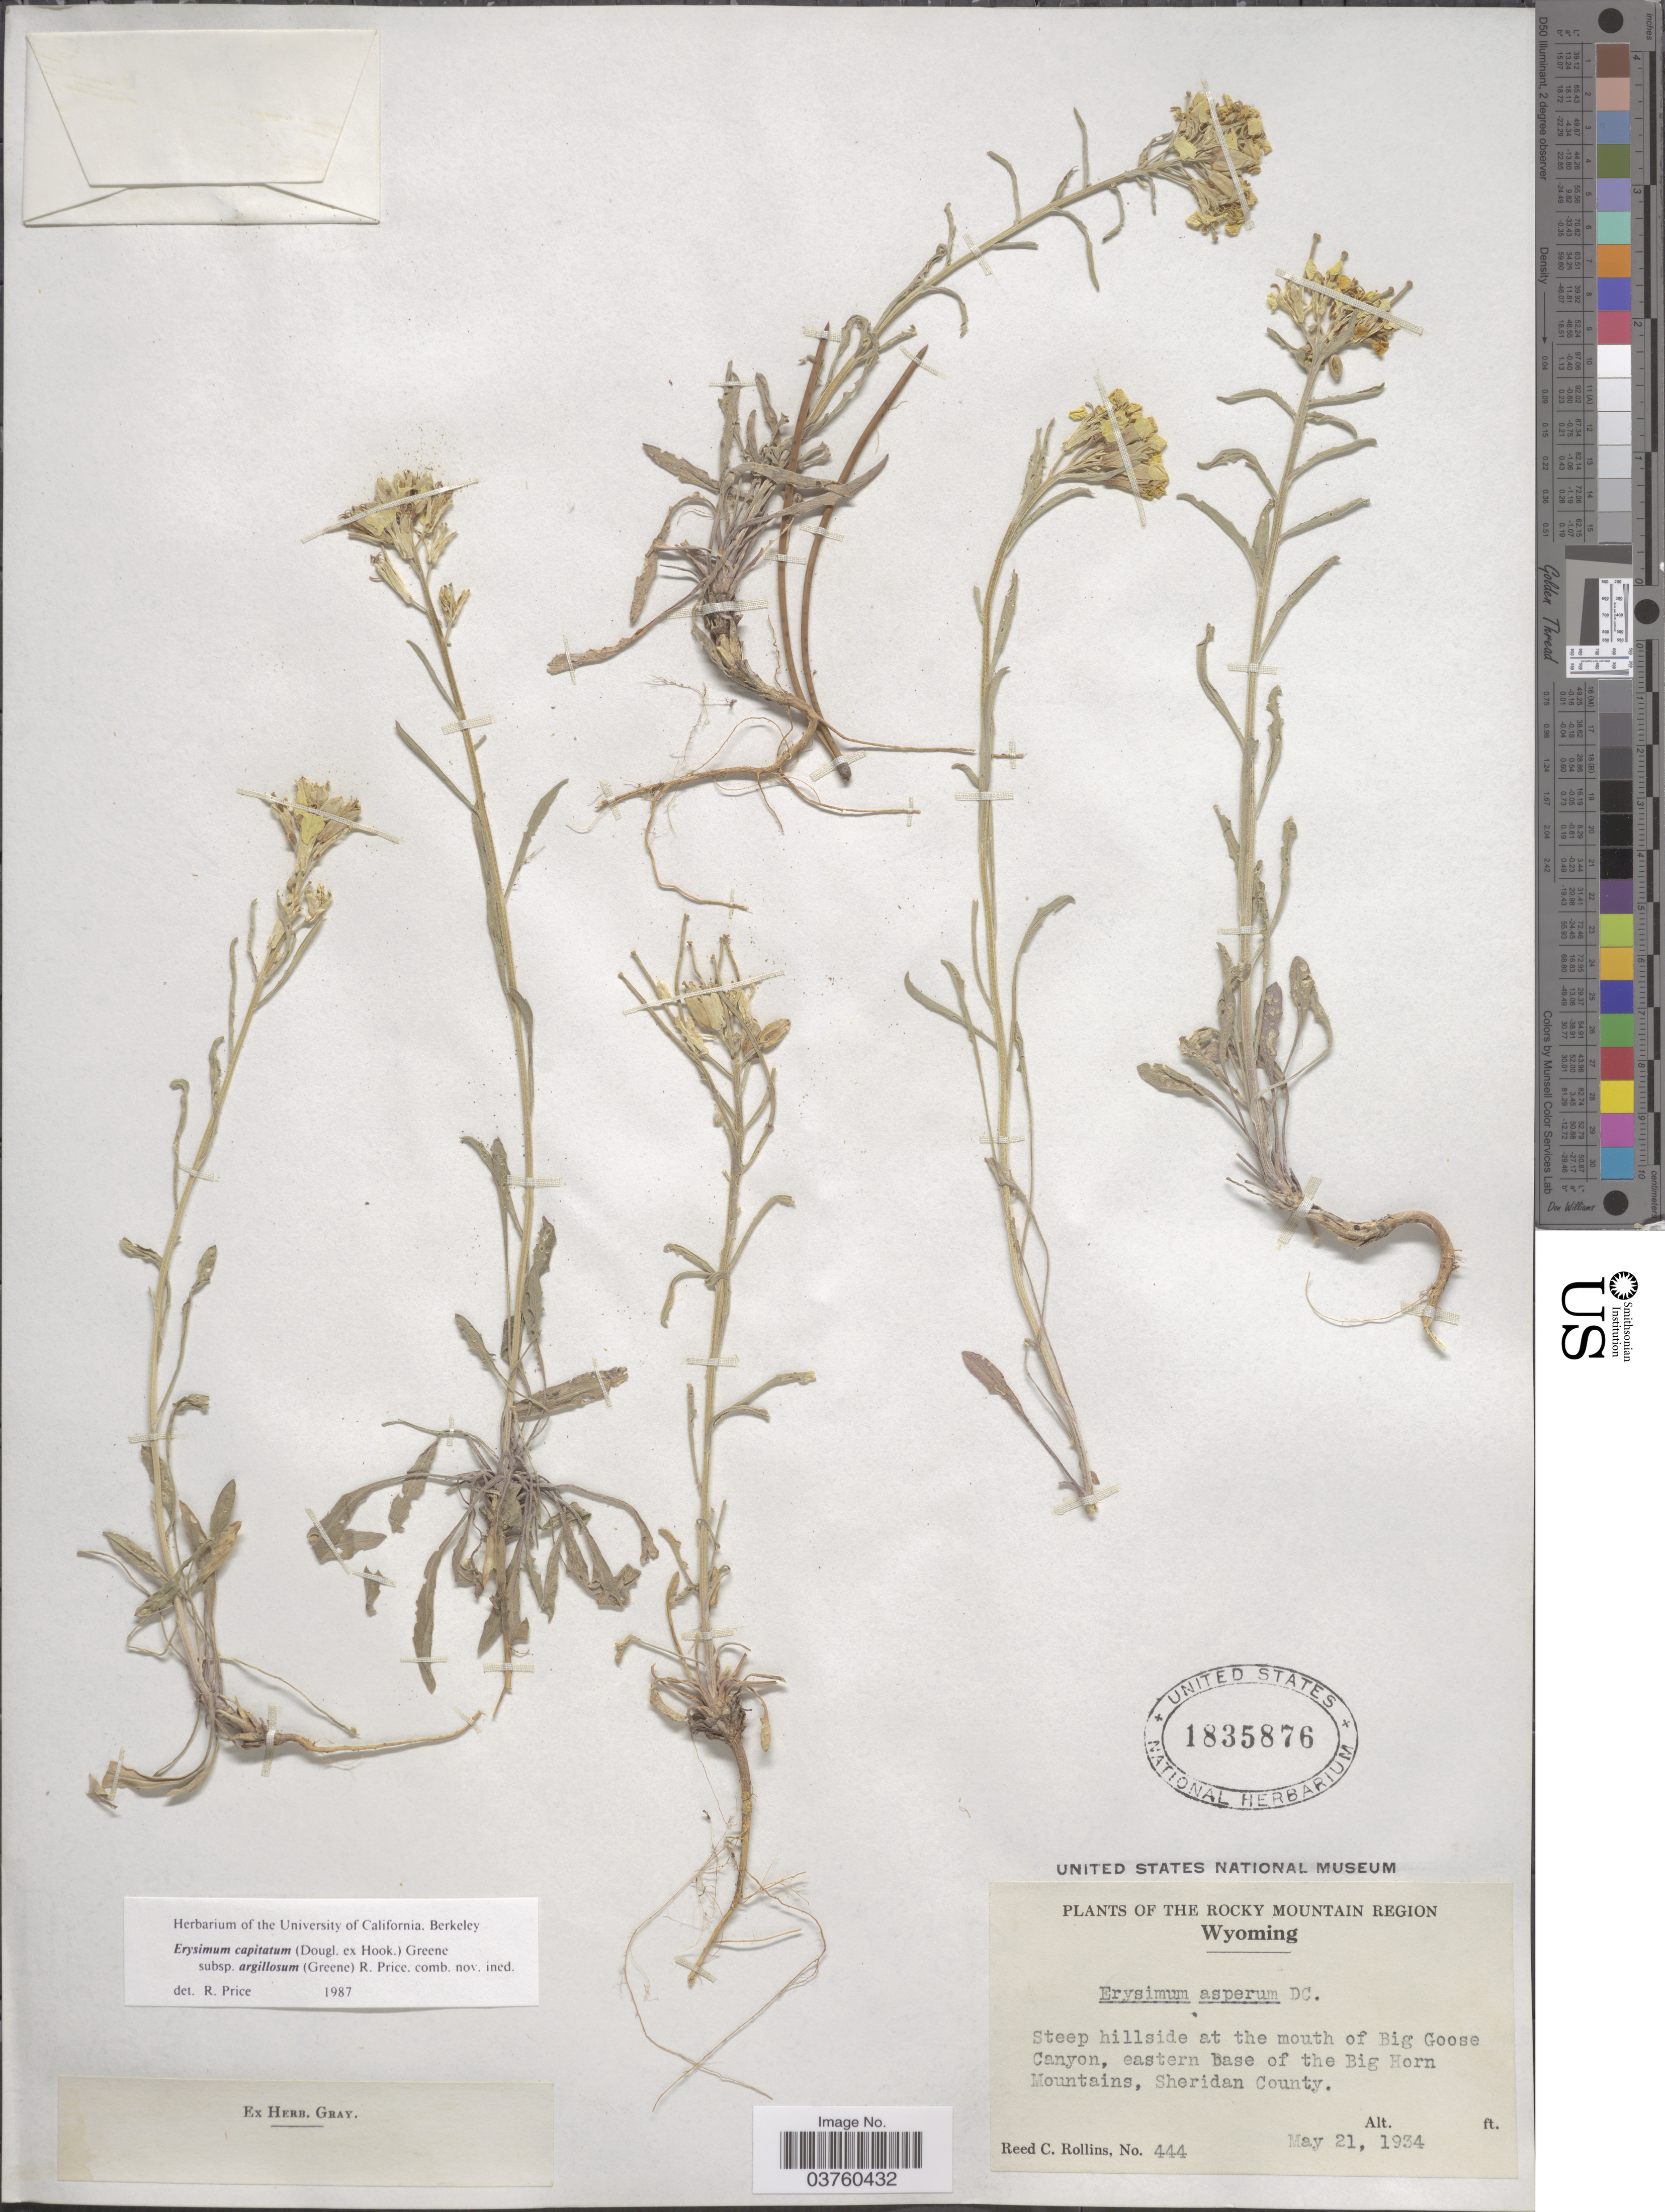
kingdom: Plantae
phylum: Tracheophyta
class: Magnoliopsida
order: Brassicales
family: Brassicaceae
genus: Erysimum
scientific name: Erysimum capitatum subsp. argillosum (Greene) R.A. Price comb. nov. ined.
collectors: R. C. Rollins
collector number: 444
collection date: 1934-05-21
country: United States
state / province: Wyoming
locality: The Rocky Mountain Region. Steep hillside at the mouth of Big Goose Canyon, eastern base of the Big Horn Mountains, Sheridan County.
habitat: steep hillside at mouth of canyon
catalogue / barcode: US 1835876